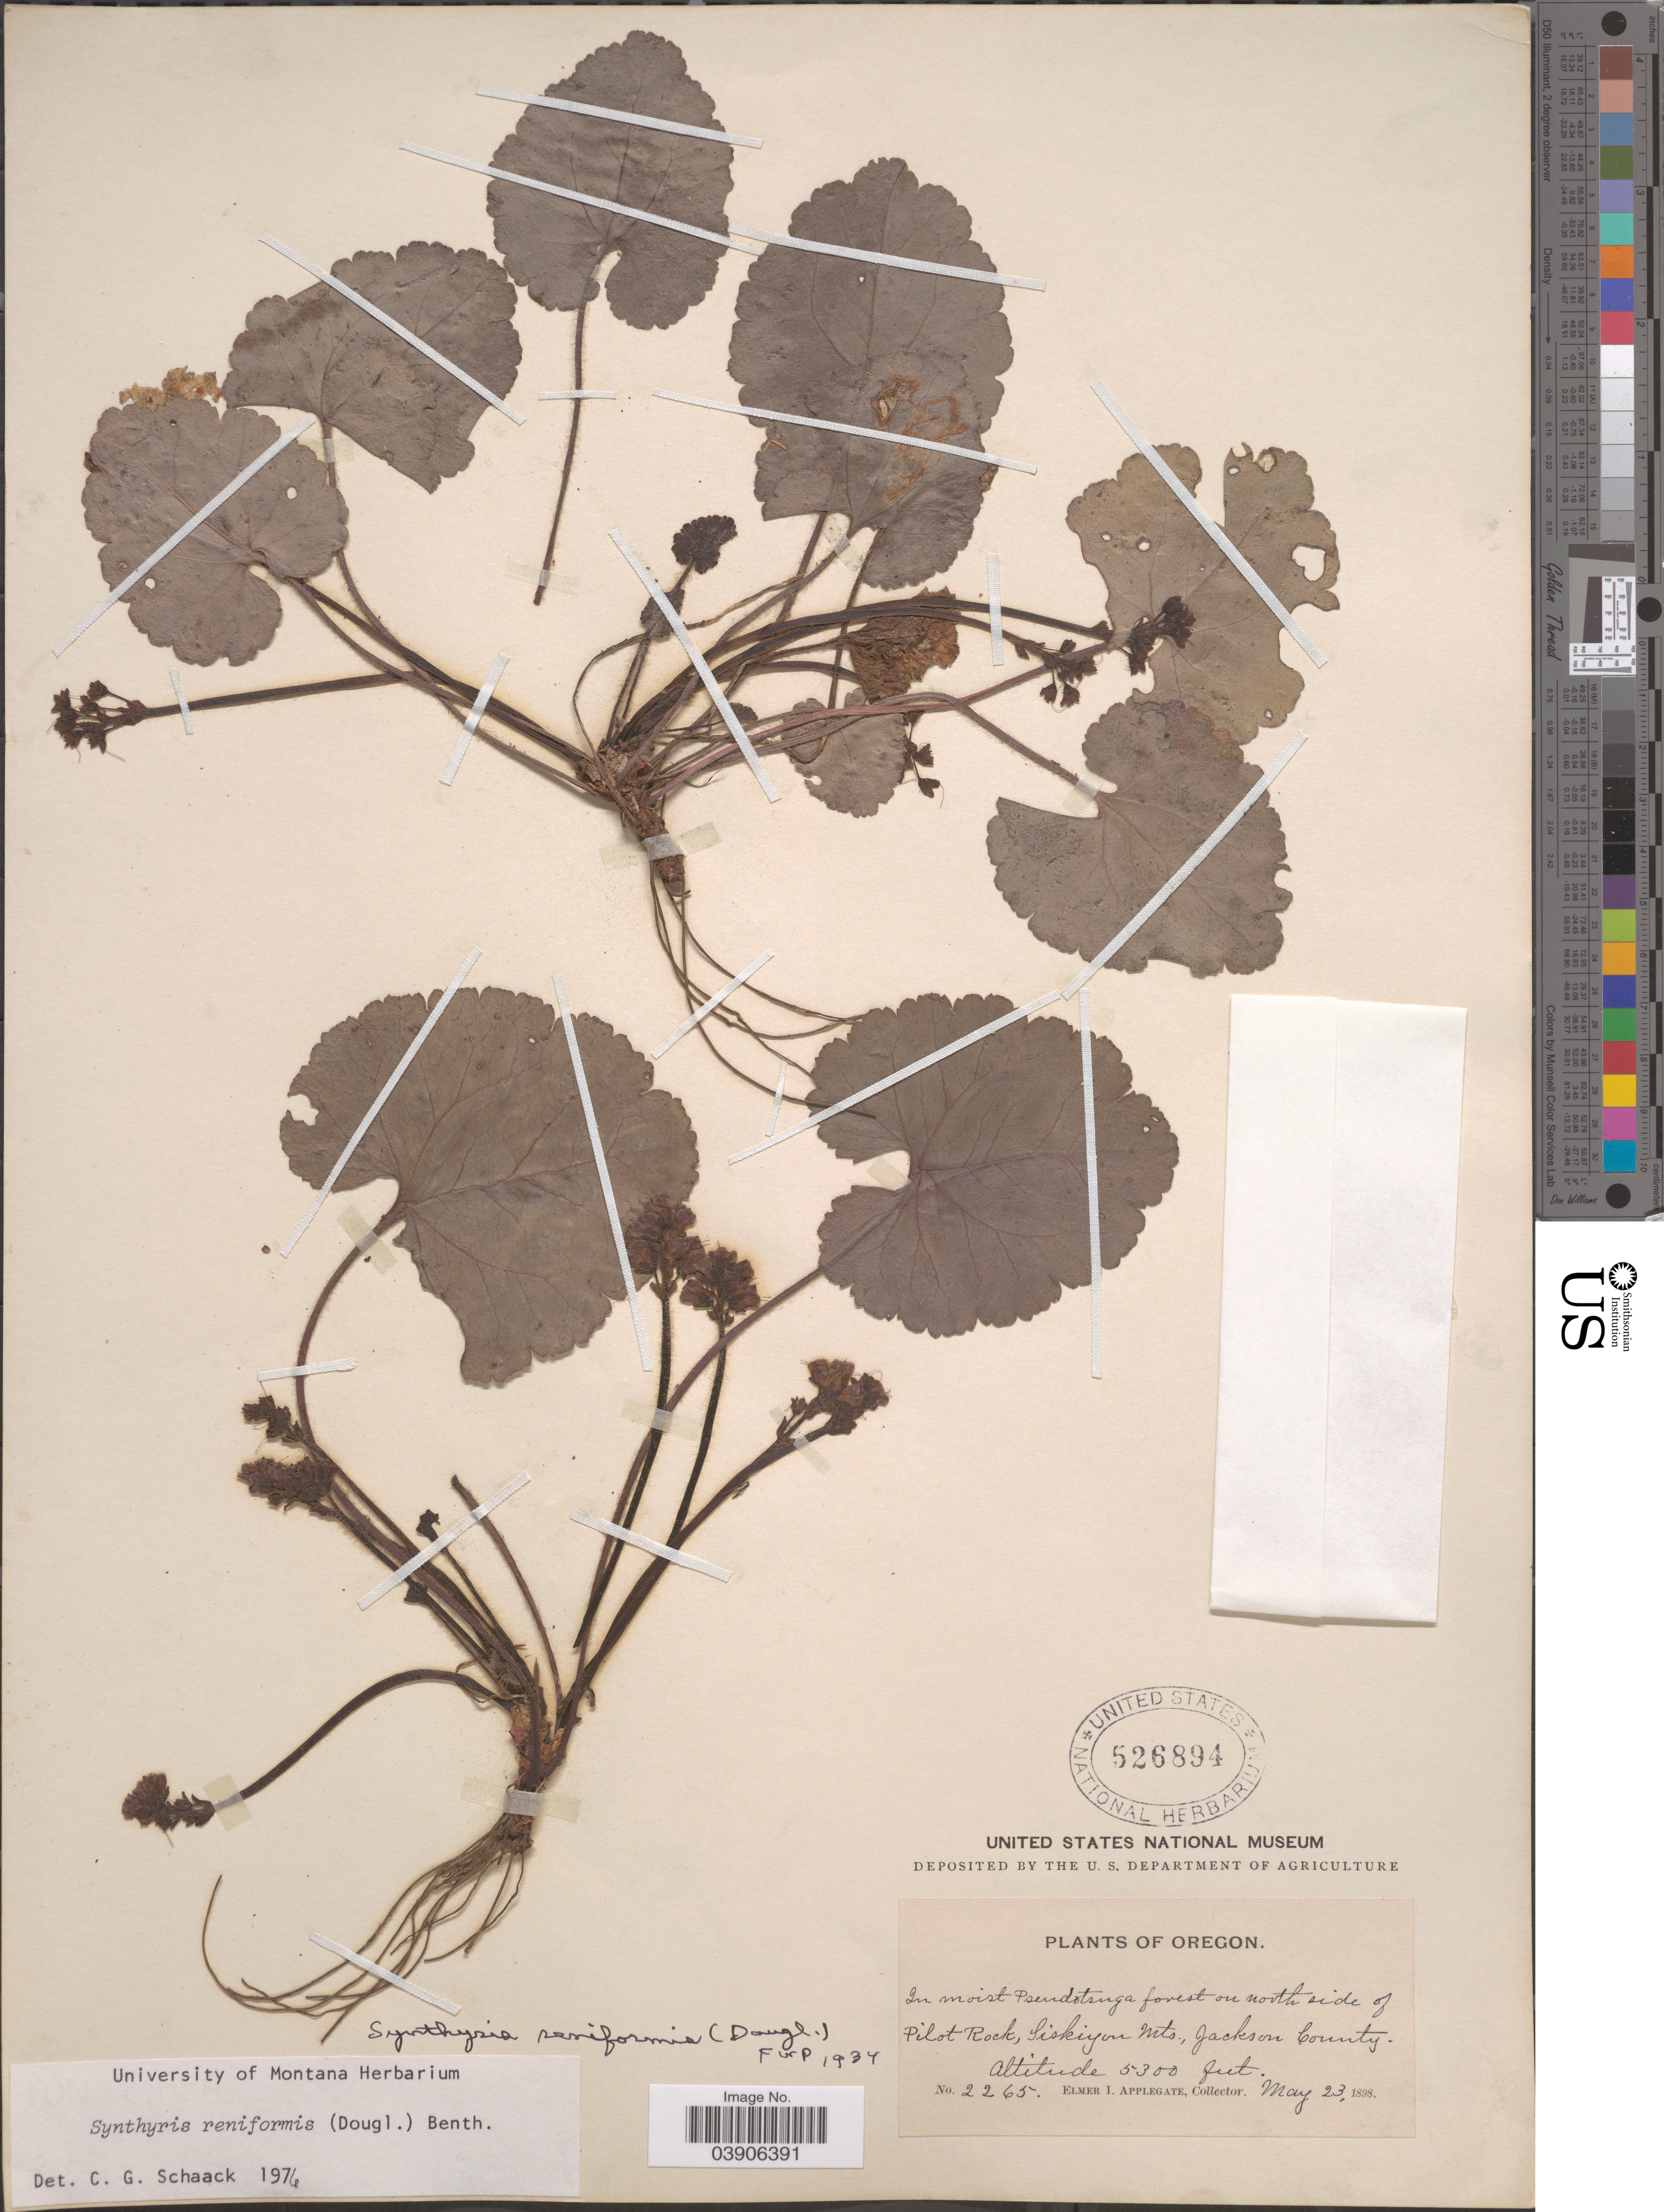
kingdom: Plantae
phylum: Tracheophyta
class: Magnoliopsida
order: Lamiales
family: Plantaginaceae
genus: Synthyris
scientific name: Synthyris reniformis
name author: Benth.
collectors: E. I. Applegate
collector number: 2265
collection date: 1898-05-23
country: United States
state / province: Oregon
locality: In moist Pseudotsuga forest on north side of Pilot Rock, Siskiyou Mts., Jackson County.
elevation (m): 1615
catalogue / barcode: US 526894